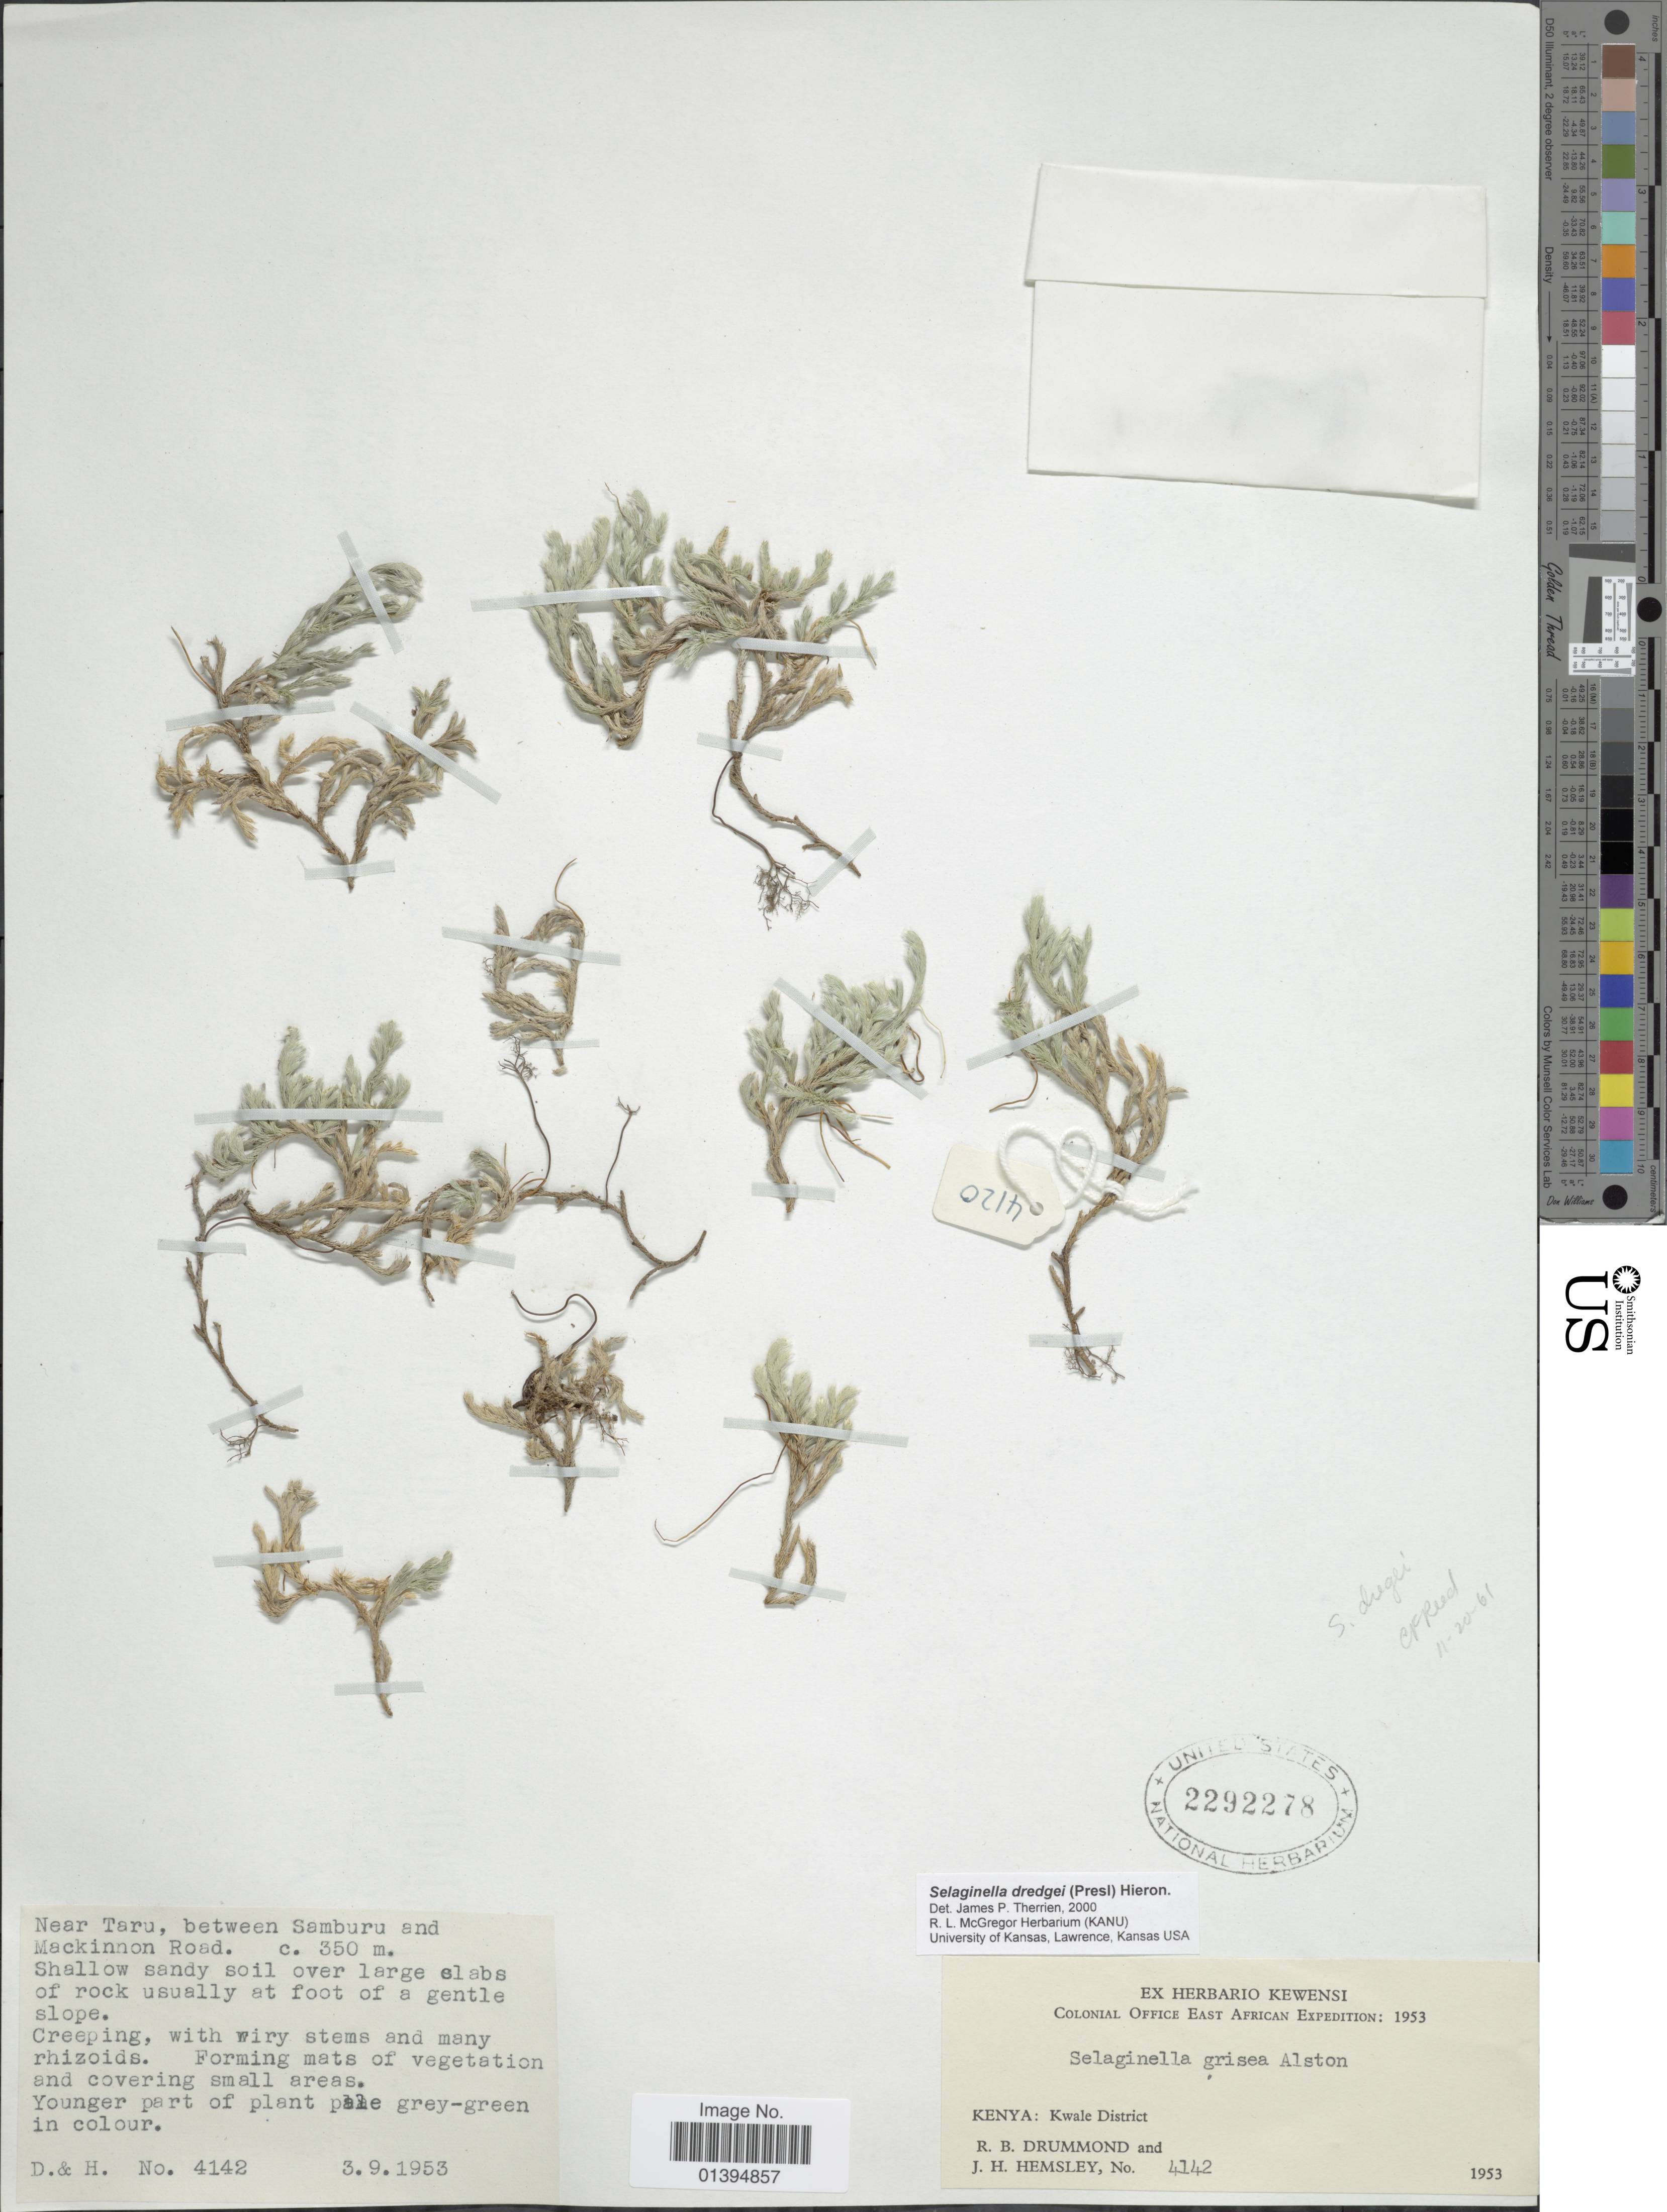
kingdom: Plantae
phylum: Tracheophyta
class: Lycopodiopsida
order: Selaginellales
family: Selaginellaceae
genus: Selaginella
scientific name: Selaginella dregei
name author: (C. Presl) Hieron.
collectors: R. Drummond & J. H. Hemsley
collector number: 4142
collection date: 1953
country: Kenya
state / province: Kwale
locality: Near Taru, between Samburu and Mackinnon Road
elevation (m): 350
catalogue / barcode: US 2292278